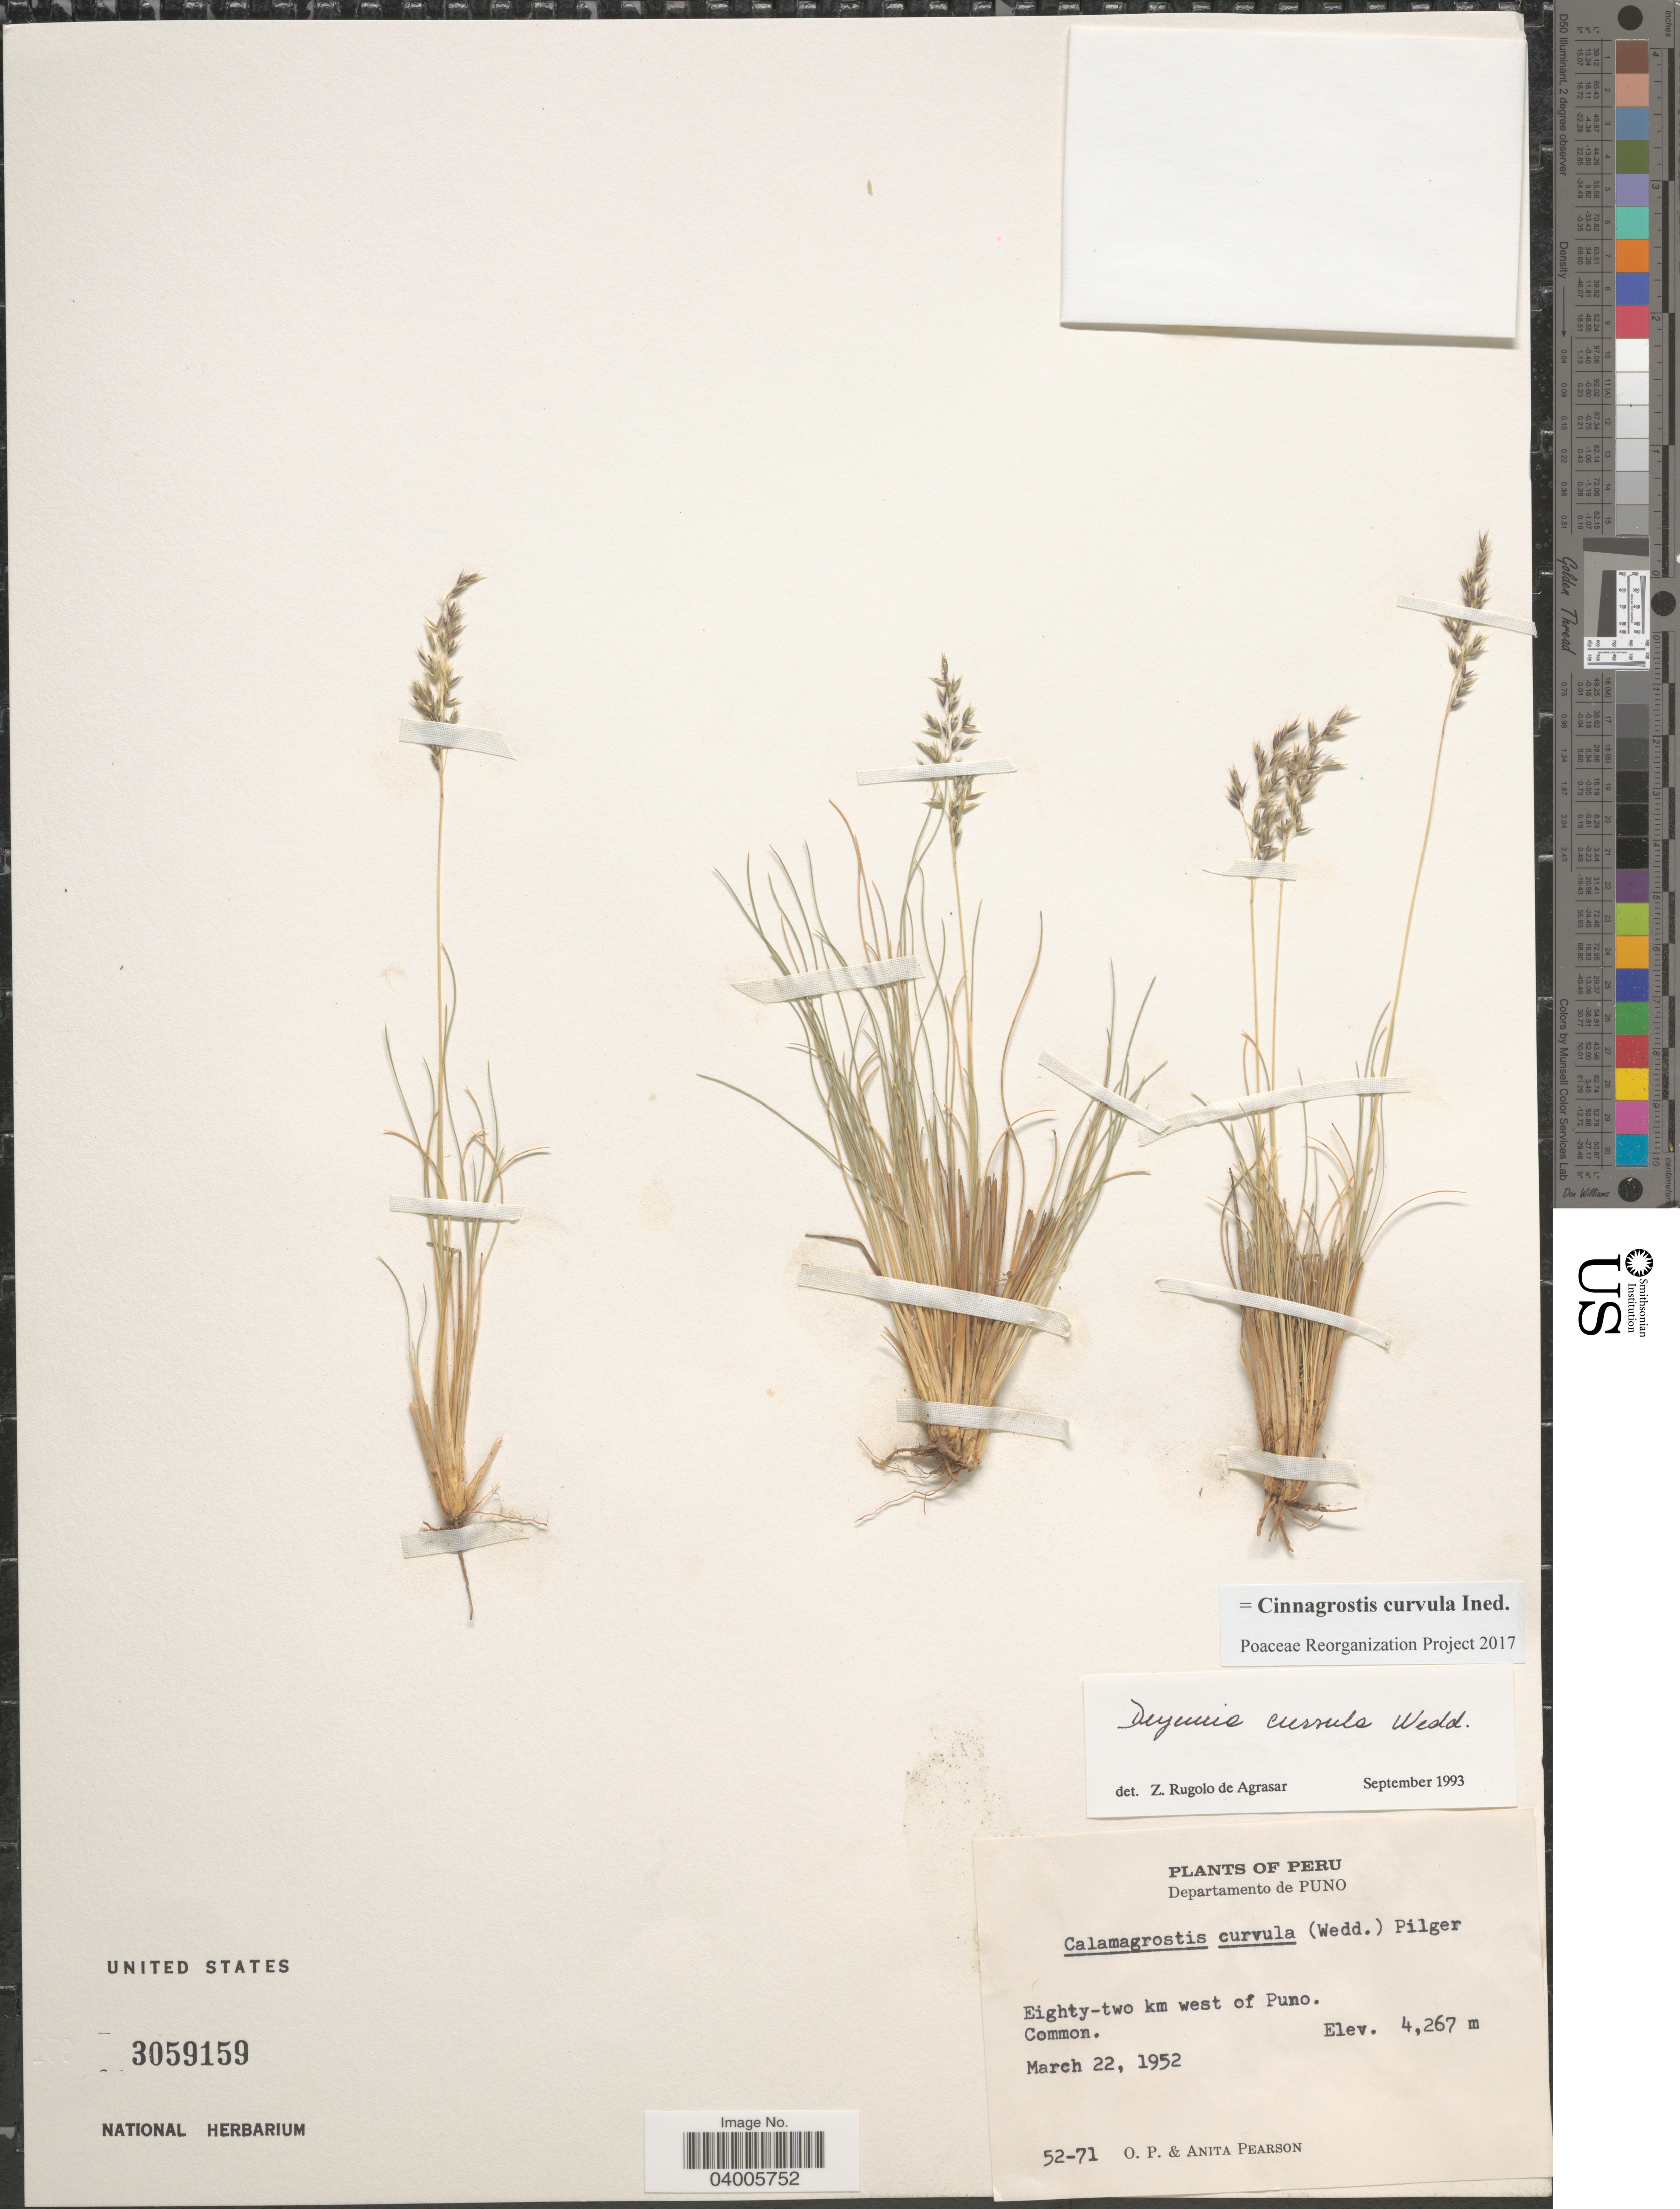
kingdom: Plantae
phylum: Tracheophyta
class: Liliopsida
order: Poales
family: Poaceae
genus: Cinnagrostis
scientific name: Cinnagrostis curvula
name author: (Wedd.) P.M. Peterson et al.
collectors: O. P. Pearson & A. Pearson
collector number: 52-71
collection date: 1952-03-22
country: Peru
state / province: Puno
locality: Departamento de Puno. Eighty-two km west of Puno.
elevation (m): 4267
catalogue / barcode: US 3059159